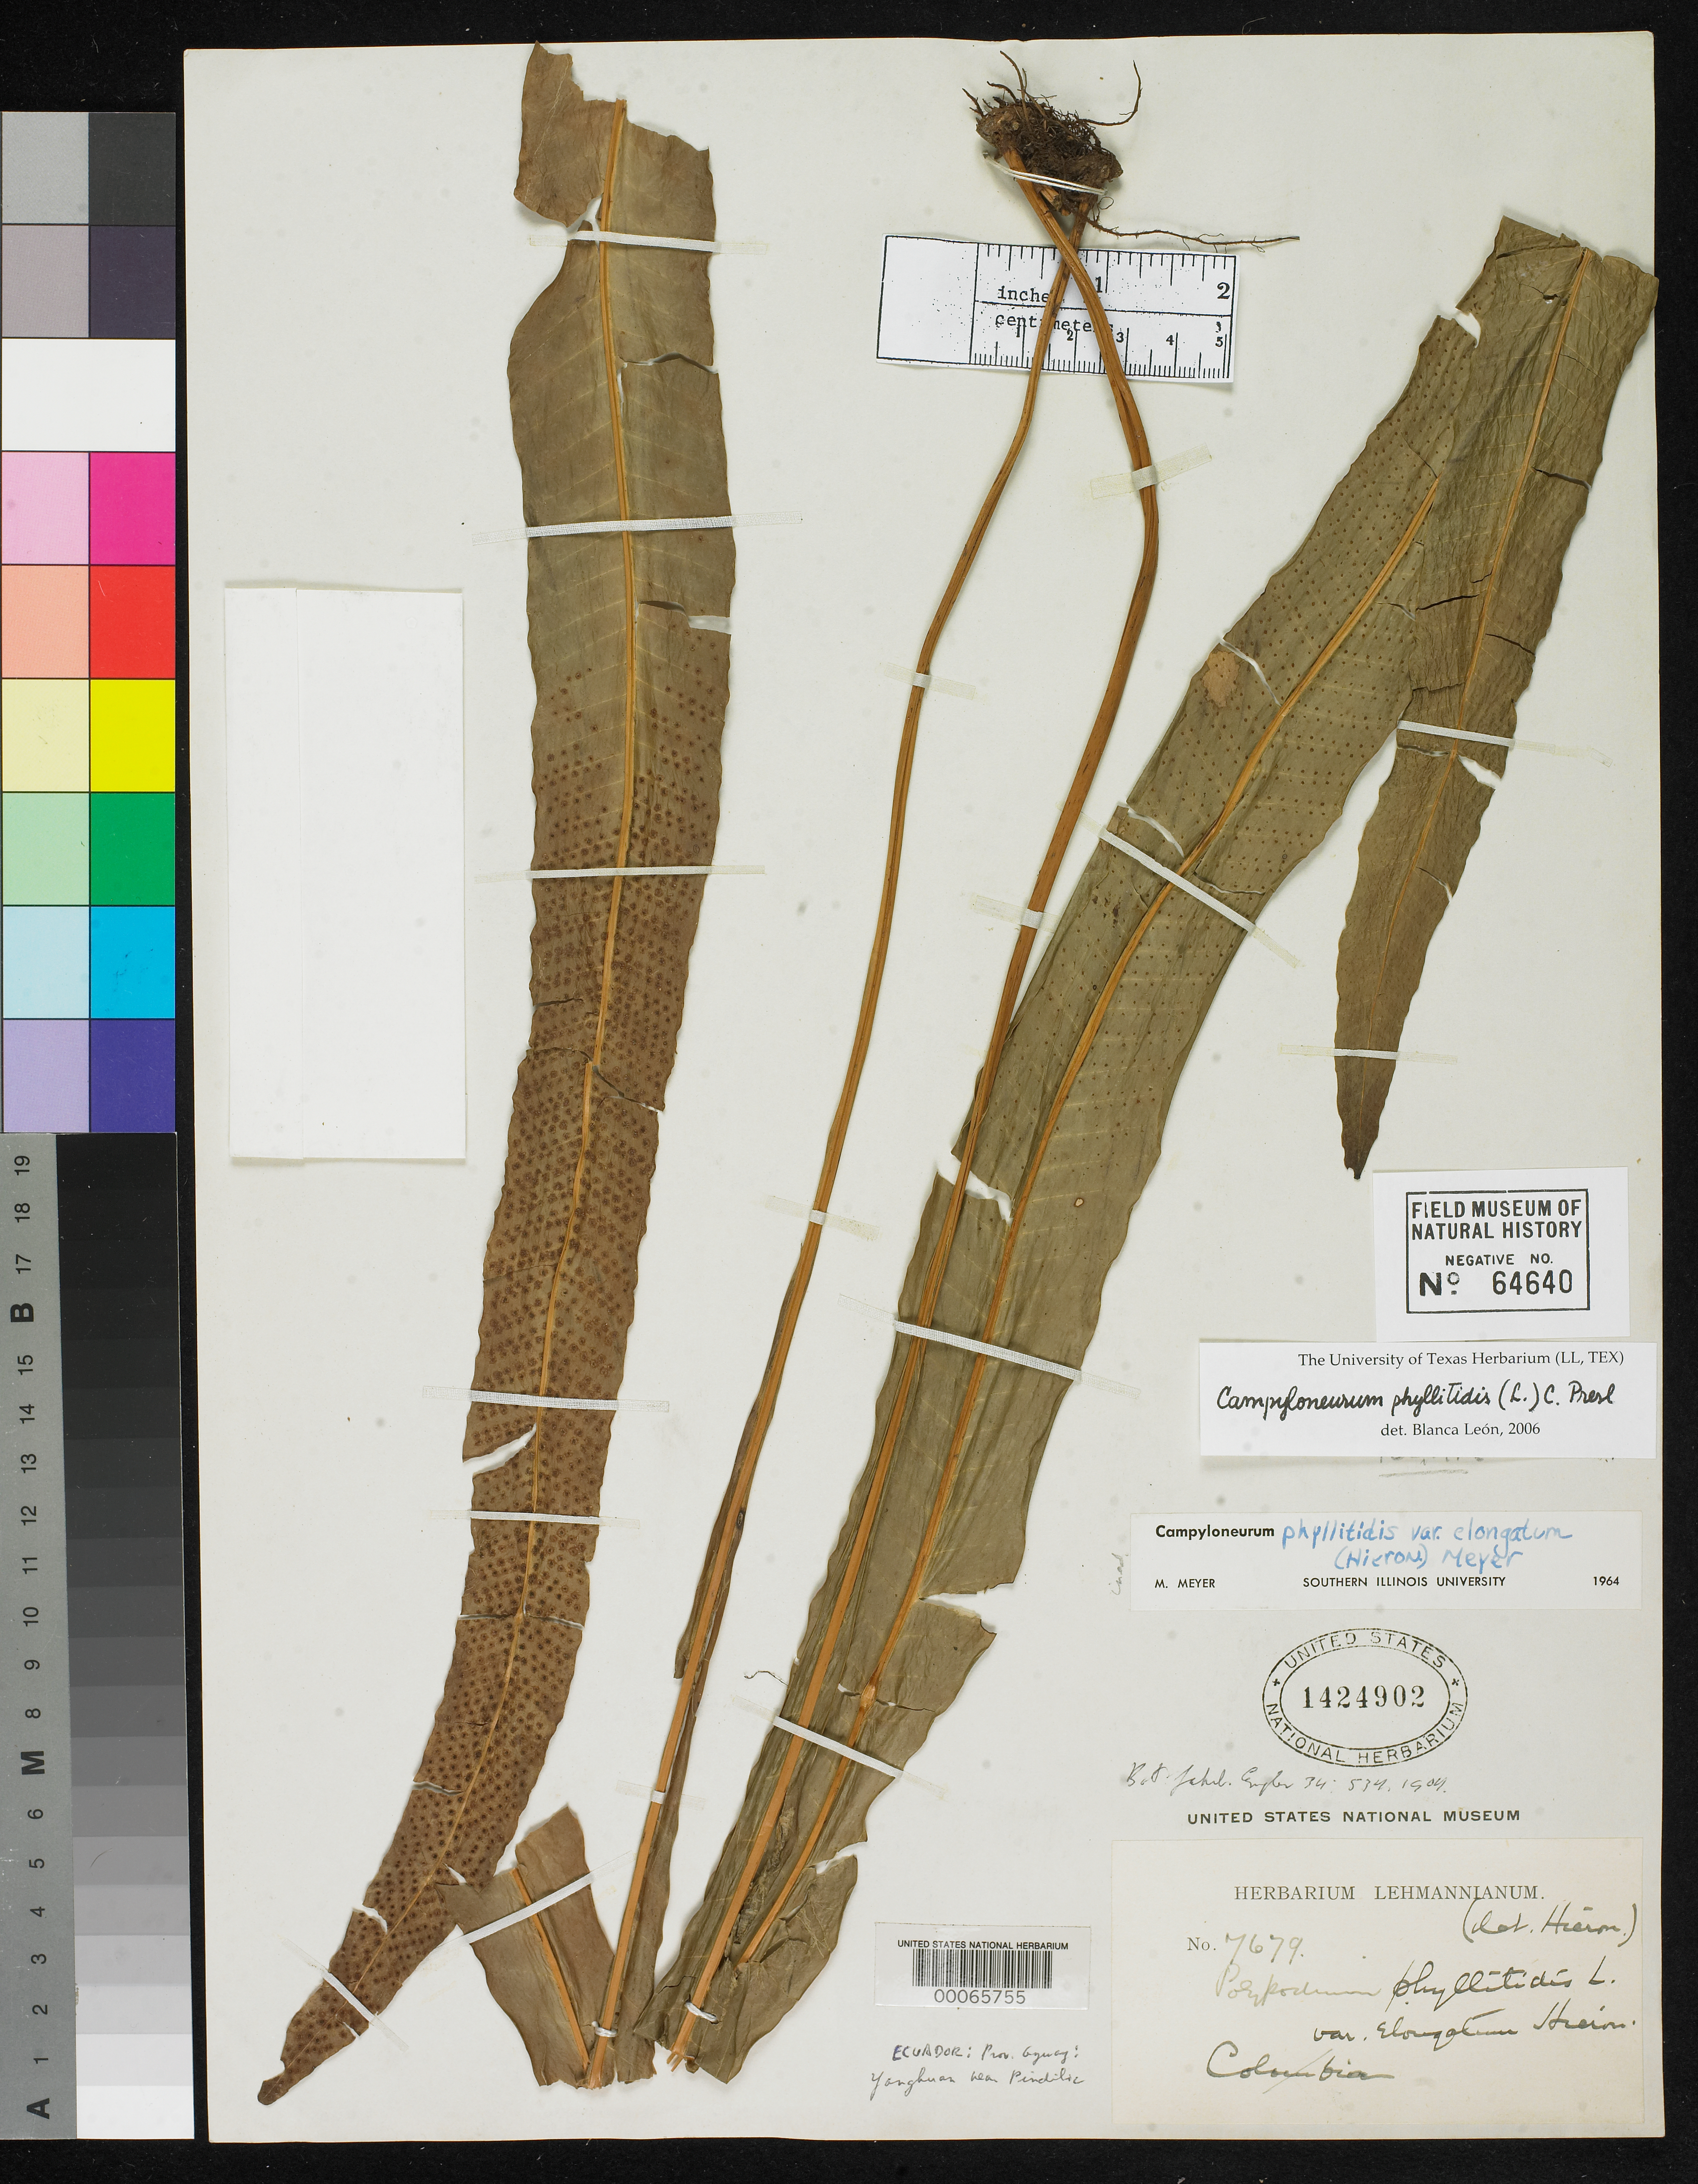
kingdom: Plantae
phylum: Tracheophyta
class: Polypodiopsida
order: Polypodiales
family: Polypodiaceae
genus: Polypodium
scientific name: Polypodium phyllitidis var. elongatum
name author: Hieron.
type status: Isosyntype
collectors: F. C. Lehmann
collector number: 7679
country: Ecuador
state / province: Azuay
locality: Eastern Cordillera of Cuenca, Yanghuan near Pindilic.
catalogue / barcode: US 1424902